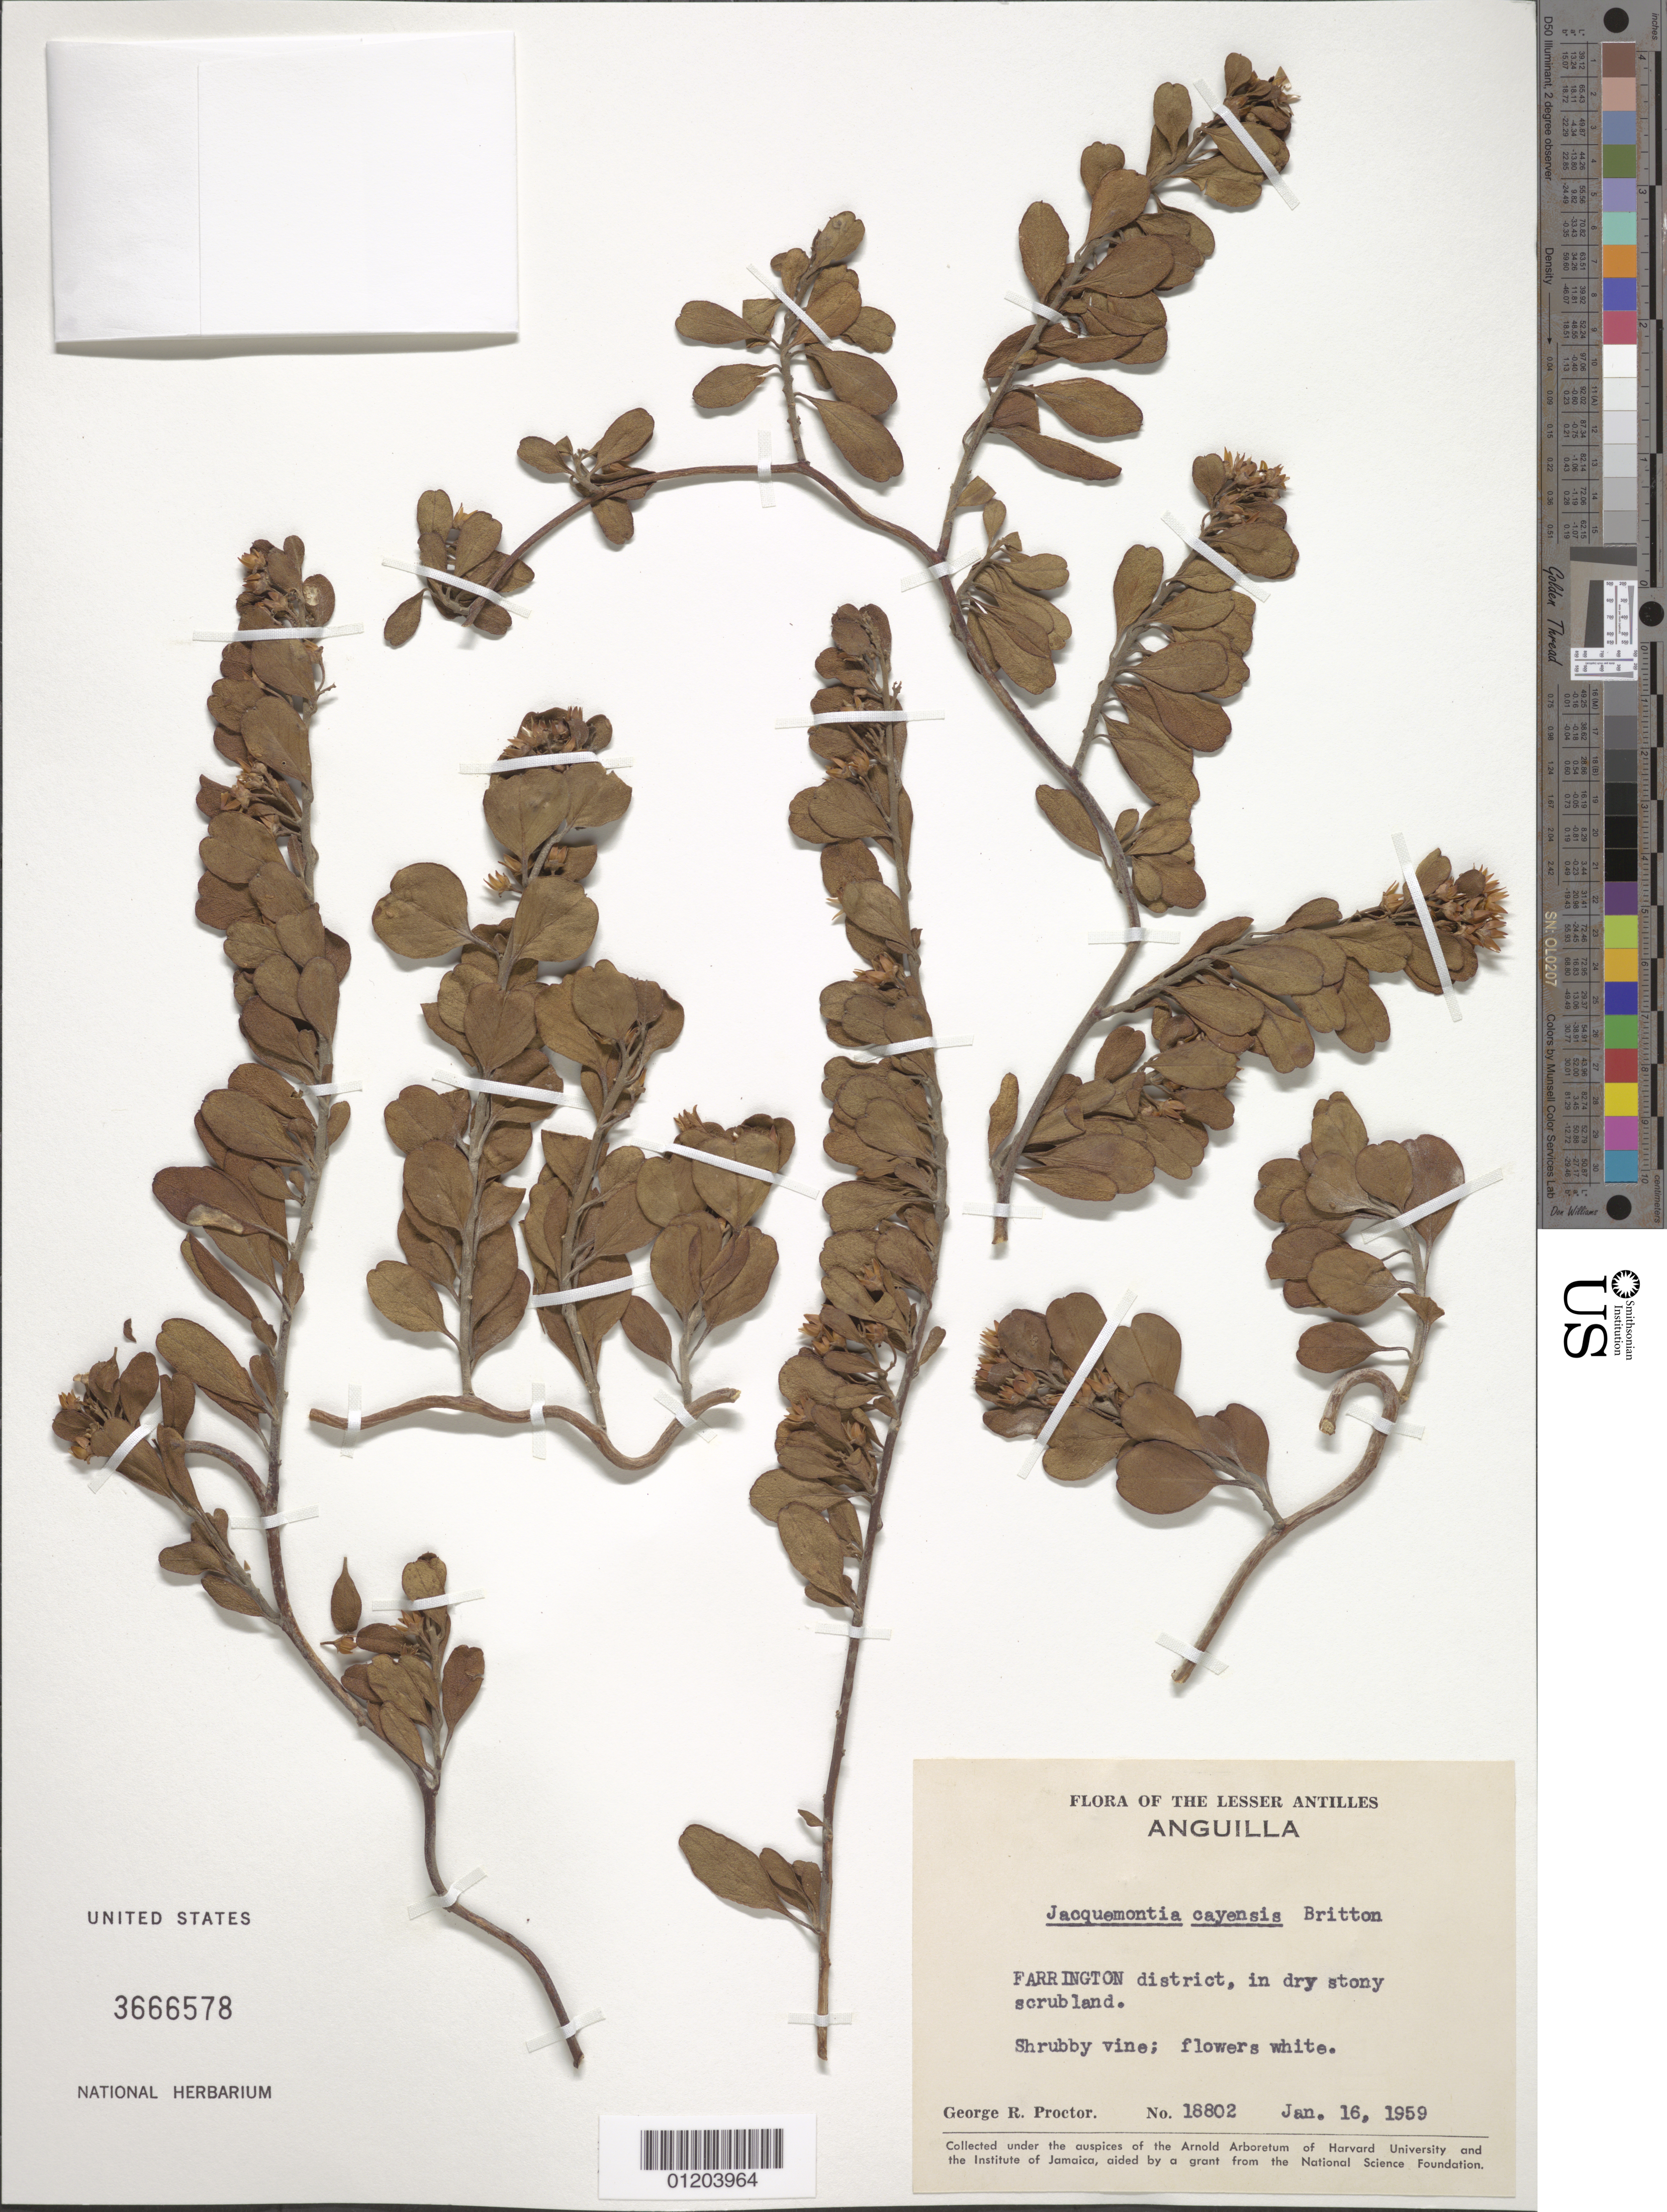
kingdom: Plantae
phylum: Tracheophyta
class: Magnoliopsida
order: Solanales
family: Convolvulaceae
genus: Jacquemontia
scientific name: Jacquemontia cayensis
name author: Britton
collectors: G. R. Proctor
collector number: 18802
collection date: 1959-01-16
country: Anguilla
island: Anguilla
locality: Farrington District.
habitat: In dry stony scrubland.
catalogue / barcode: US 3666578